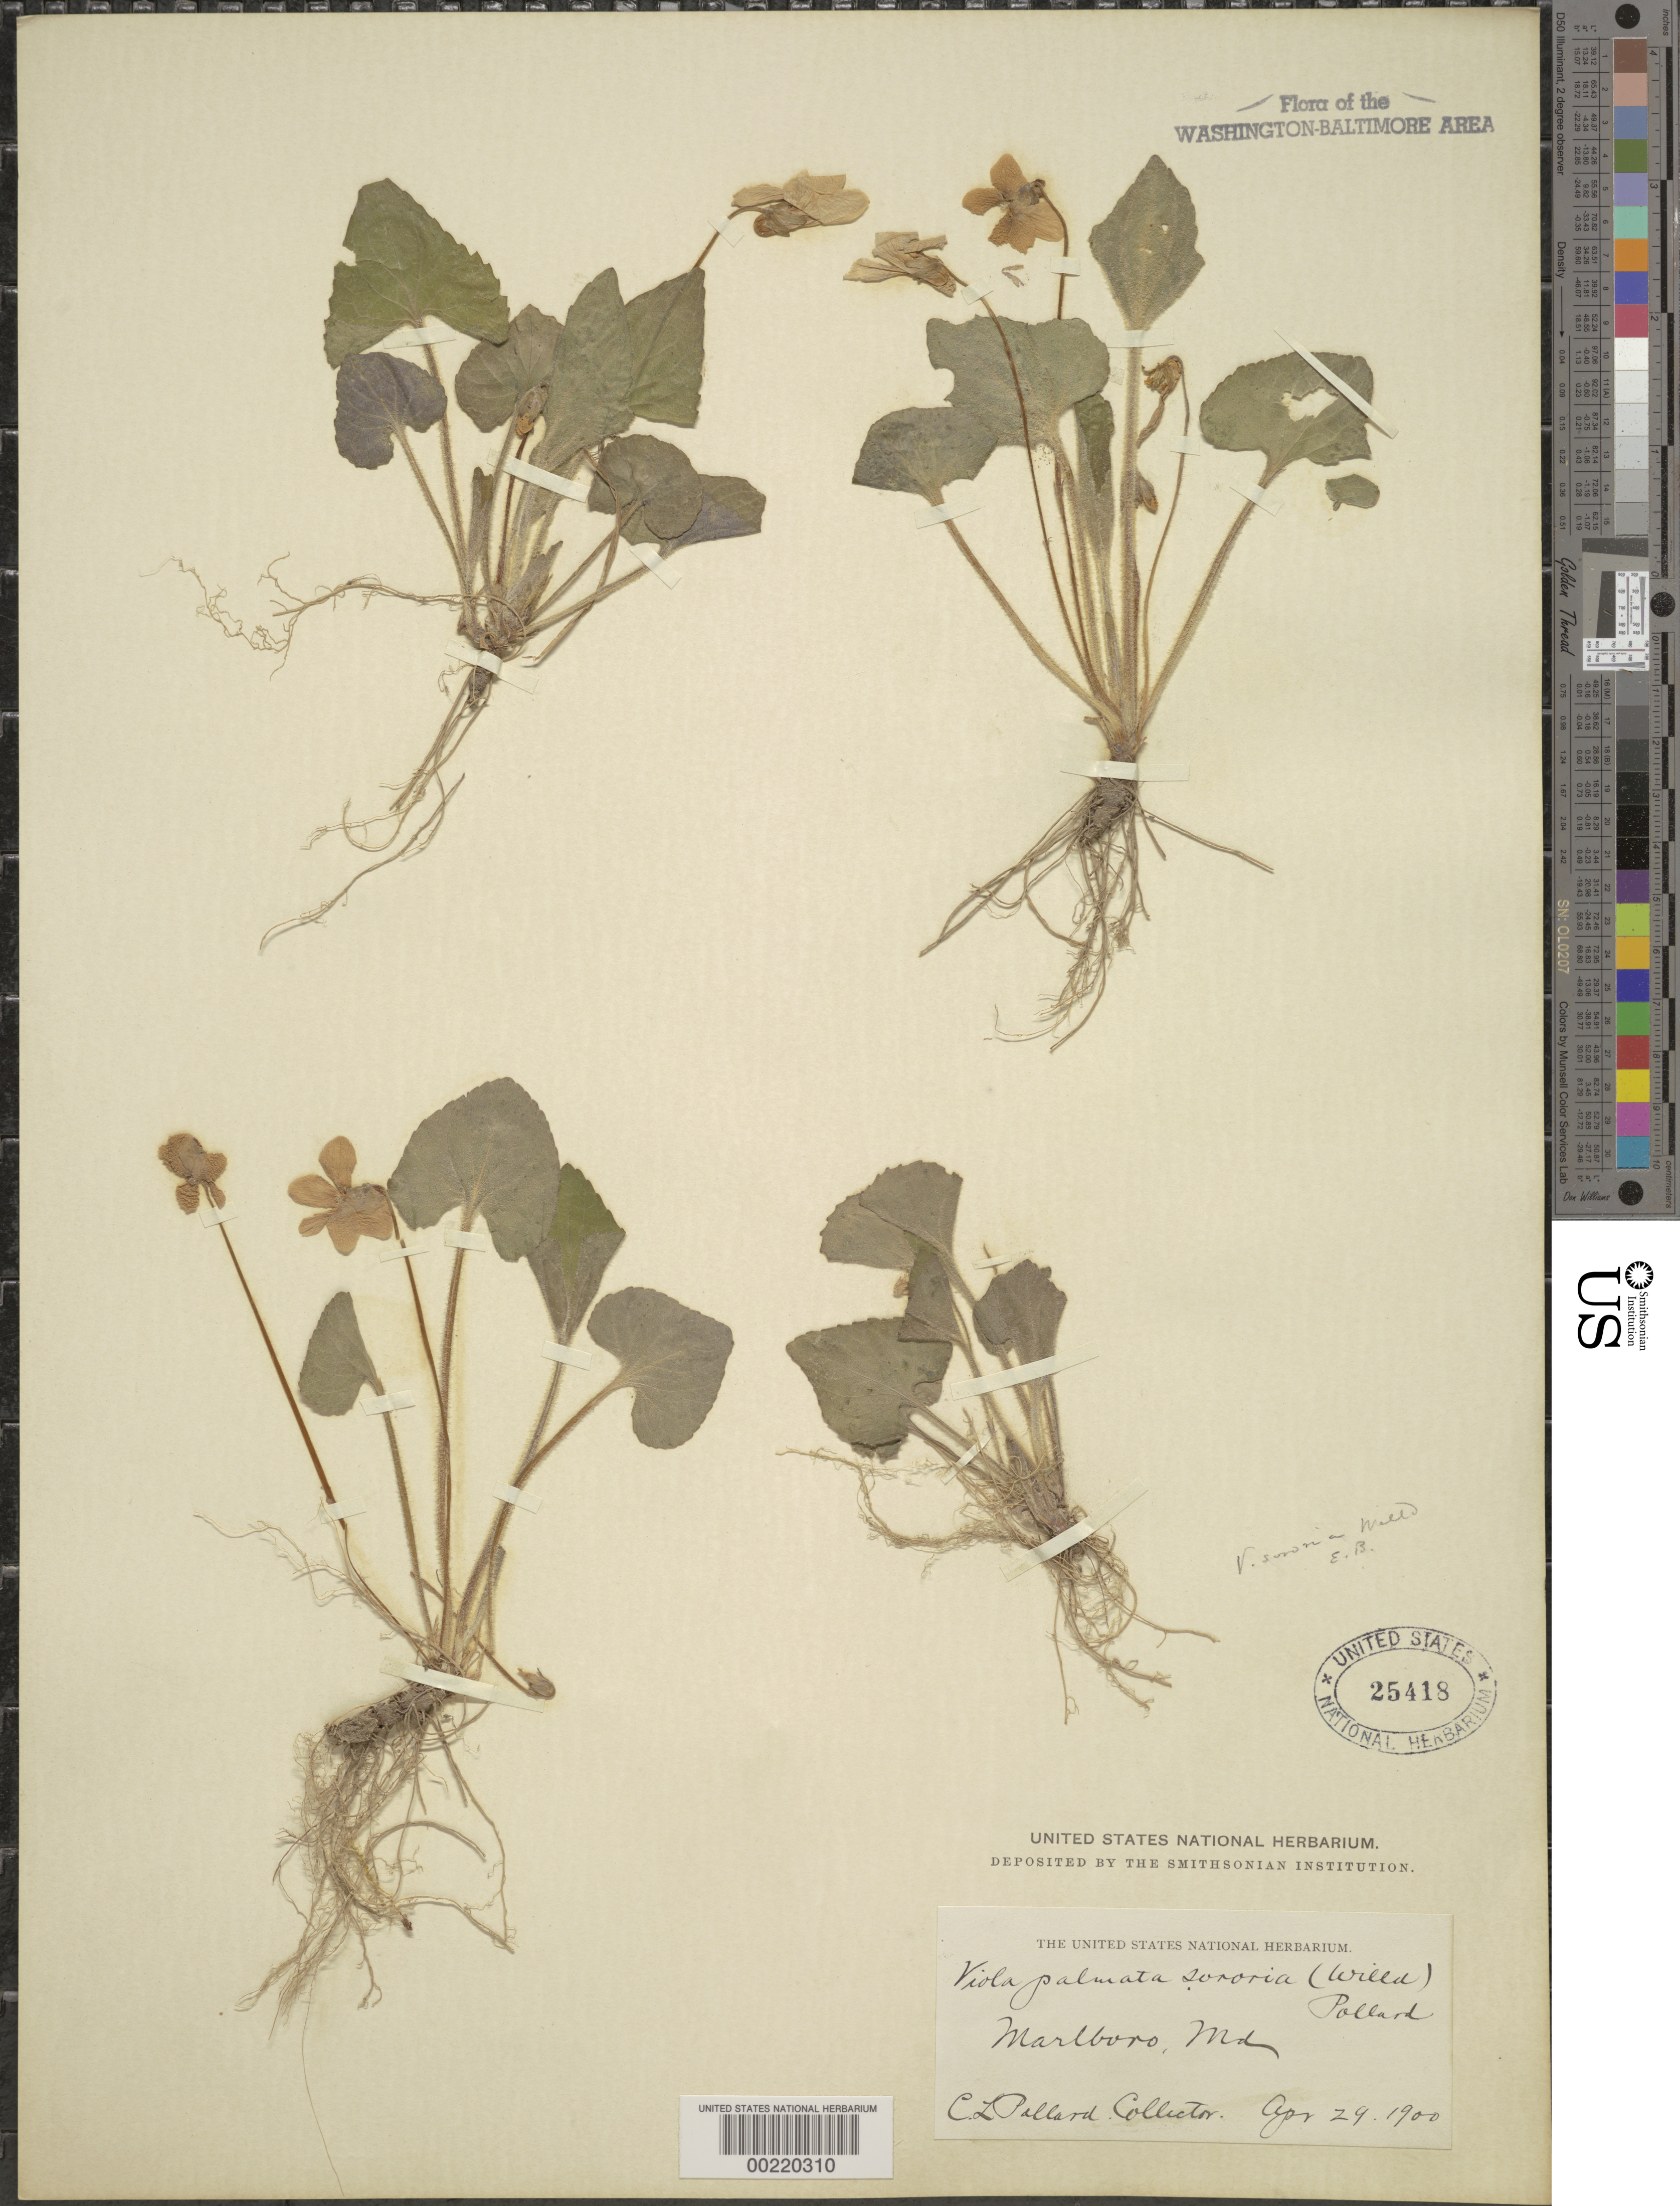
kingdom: Plantae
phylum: Tracheophyta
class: Magnoliopsida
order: Malpighiales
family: Violaceae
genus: Viola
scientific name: Viola sororia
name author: Willd.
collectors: C. L. Pollard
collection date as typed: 29 Apr 1900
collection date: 1900-04-29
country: United States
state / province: Maryland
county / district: Prince George's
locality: Marlboro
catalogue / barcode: US 25418